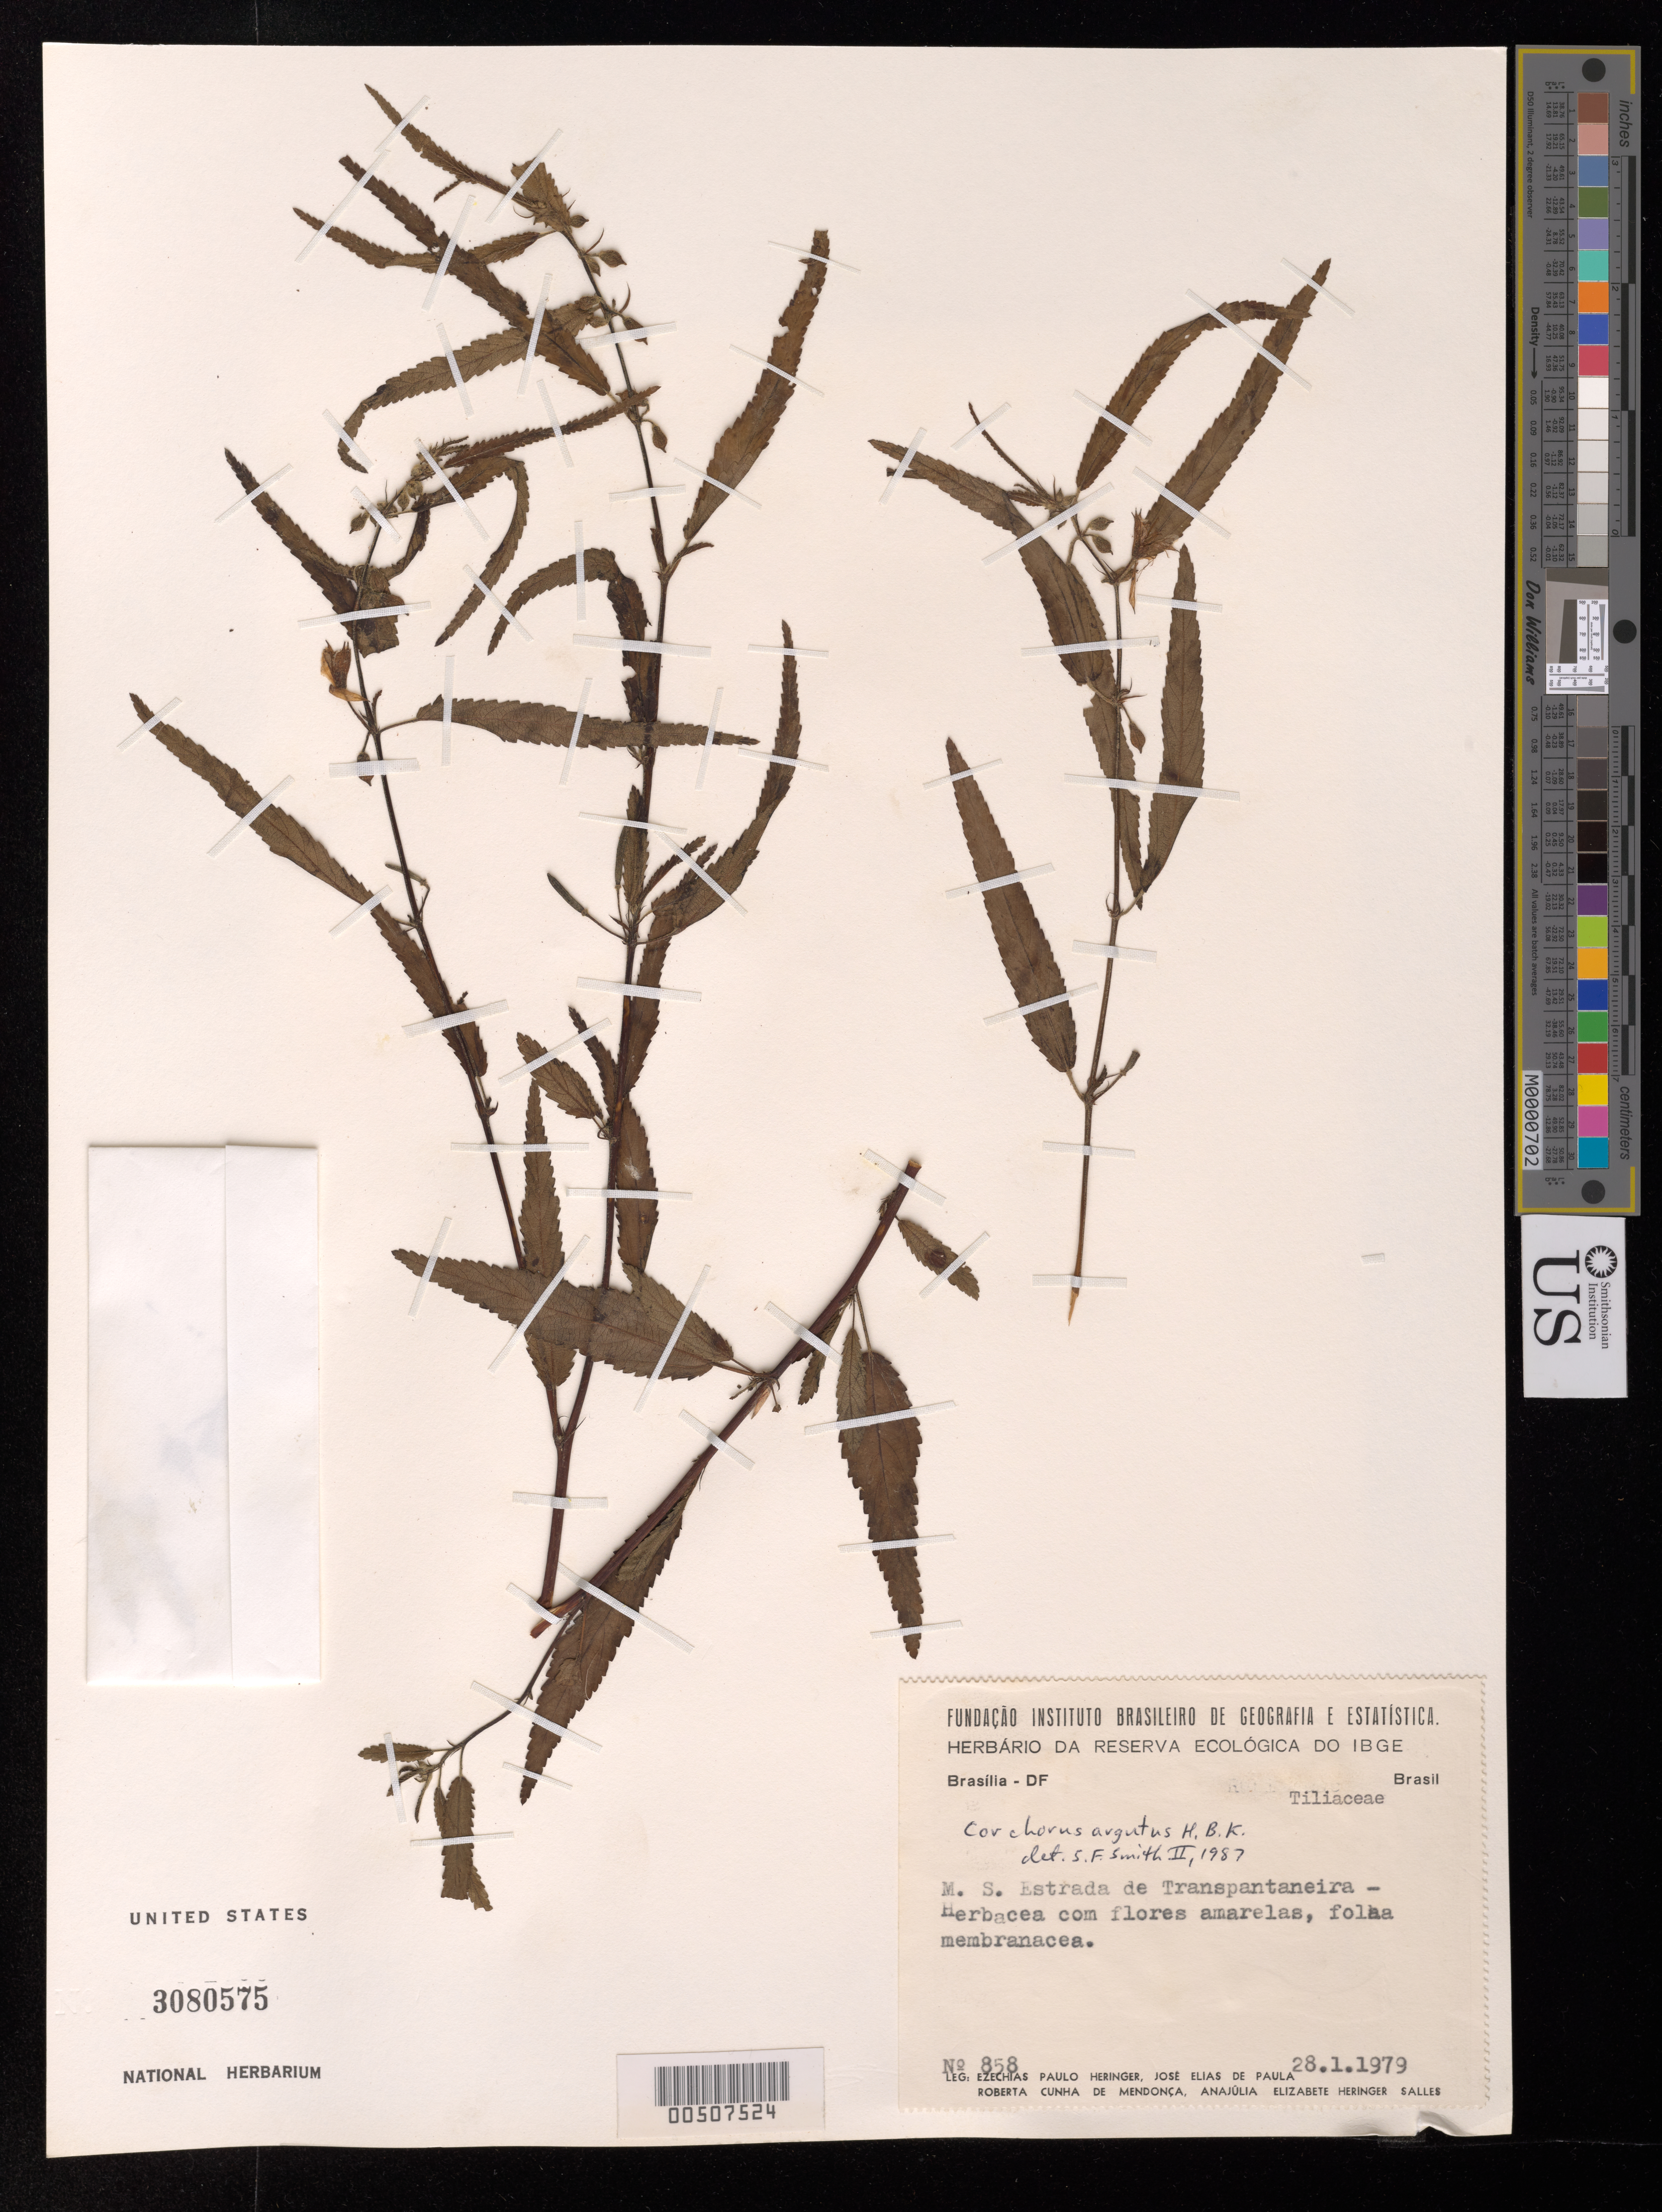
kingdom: Plantae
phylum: Tracheophyta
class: Magnoliopsida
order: Malvales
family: Malvaceae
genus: Corchorus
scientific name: Corchorus argutus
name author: Kunth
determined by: Smith, Stephen F., (US), NMNH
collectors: E. P. Heringer, J. E. de Paula & R. C. Mendonça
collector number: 858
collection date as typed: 28 Jan 1979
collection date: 1979-01-28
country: Brazil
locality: M. S. Estrada de Transpantaneira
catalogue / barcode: US 3080575